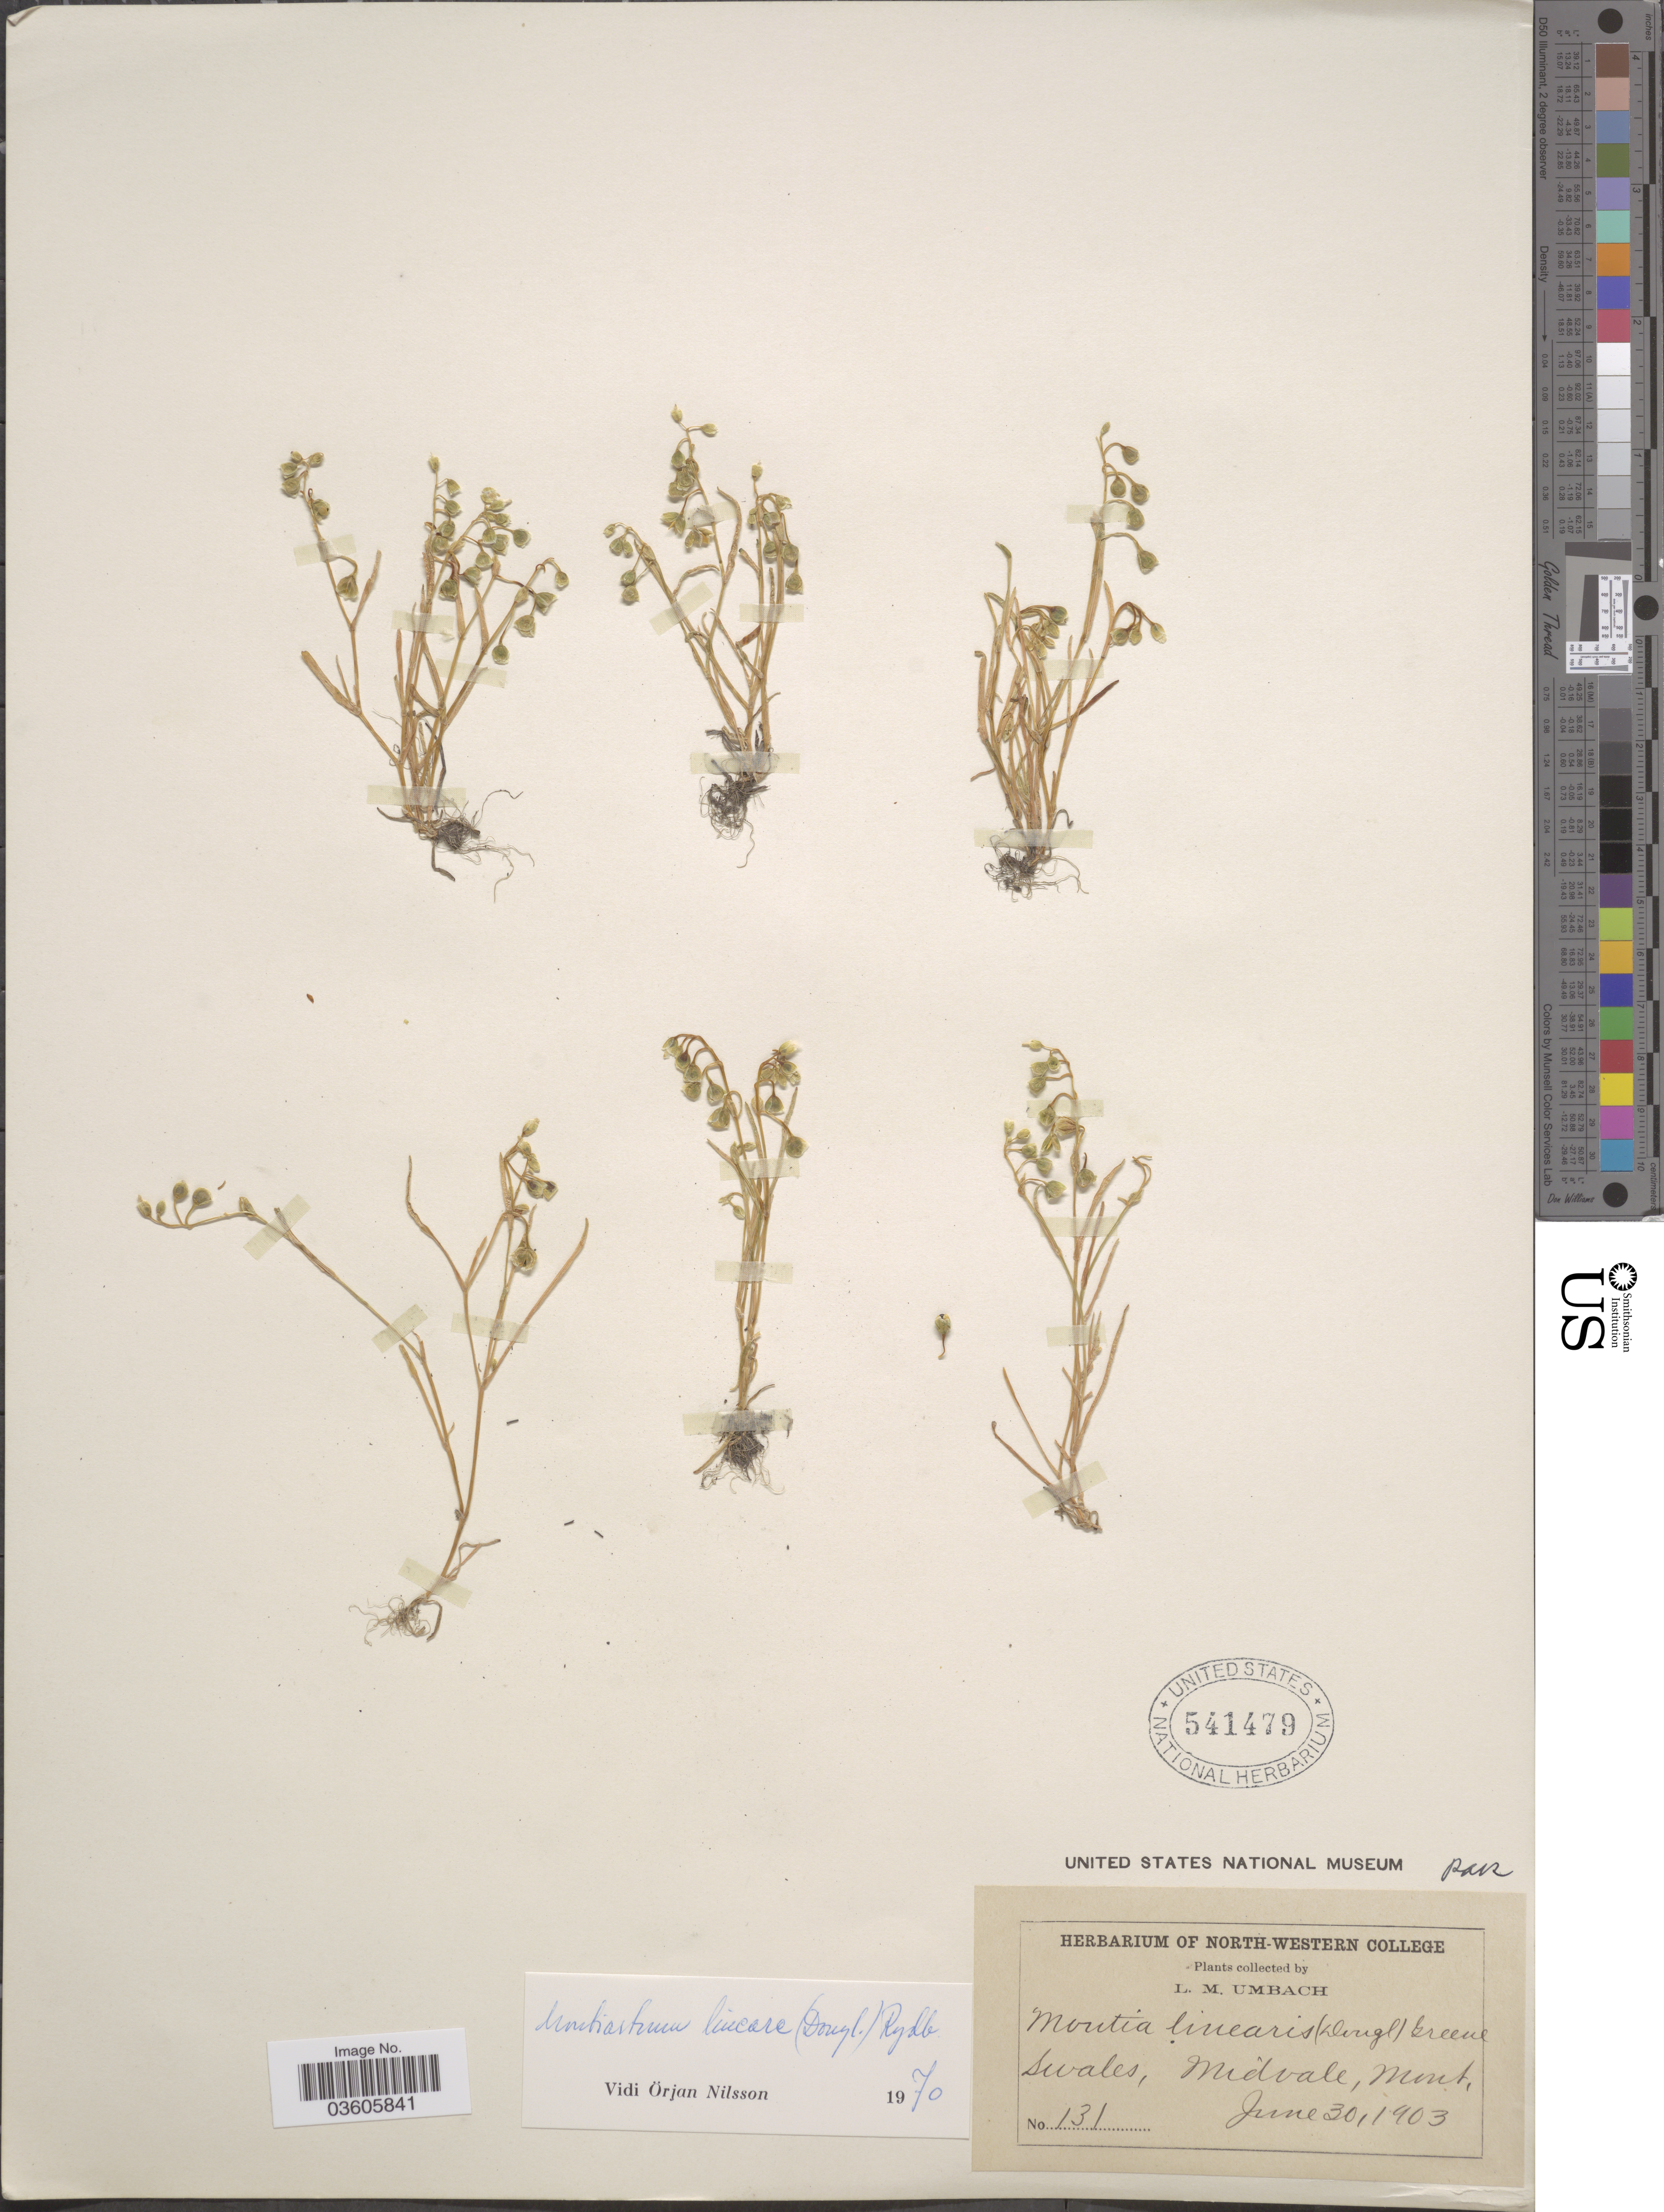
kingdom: Plantae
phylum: Tracheophyta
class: Magnoliopsida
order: Caryophyllales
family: Montiaceae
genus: Montia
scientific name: Montia linearis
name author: (Douglas) Greene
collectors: L. M. Umbach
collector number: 131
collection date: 1903-06-30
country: United States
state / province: Montana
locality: Swales, Midvale.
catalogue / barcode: US 541479